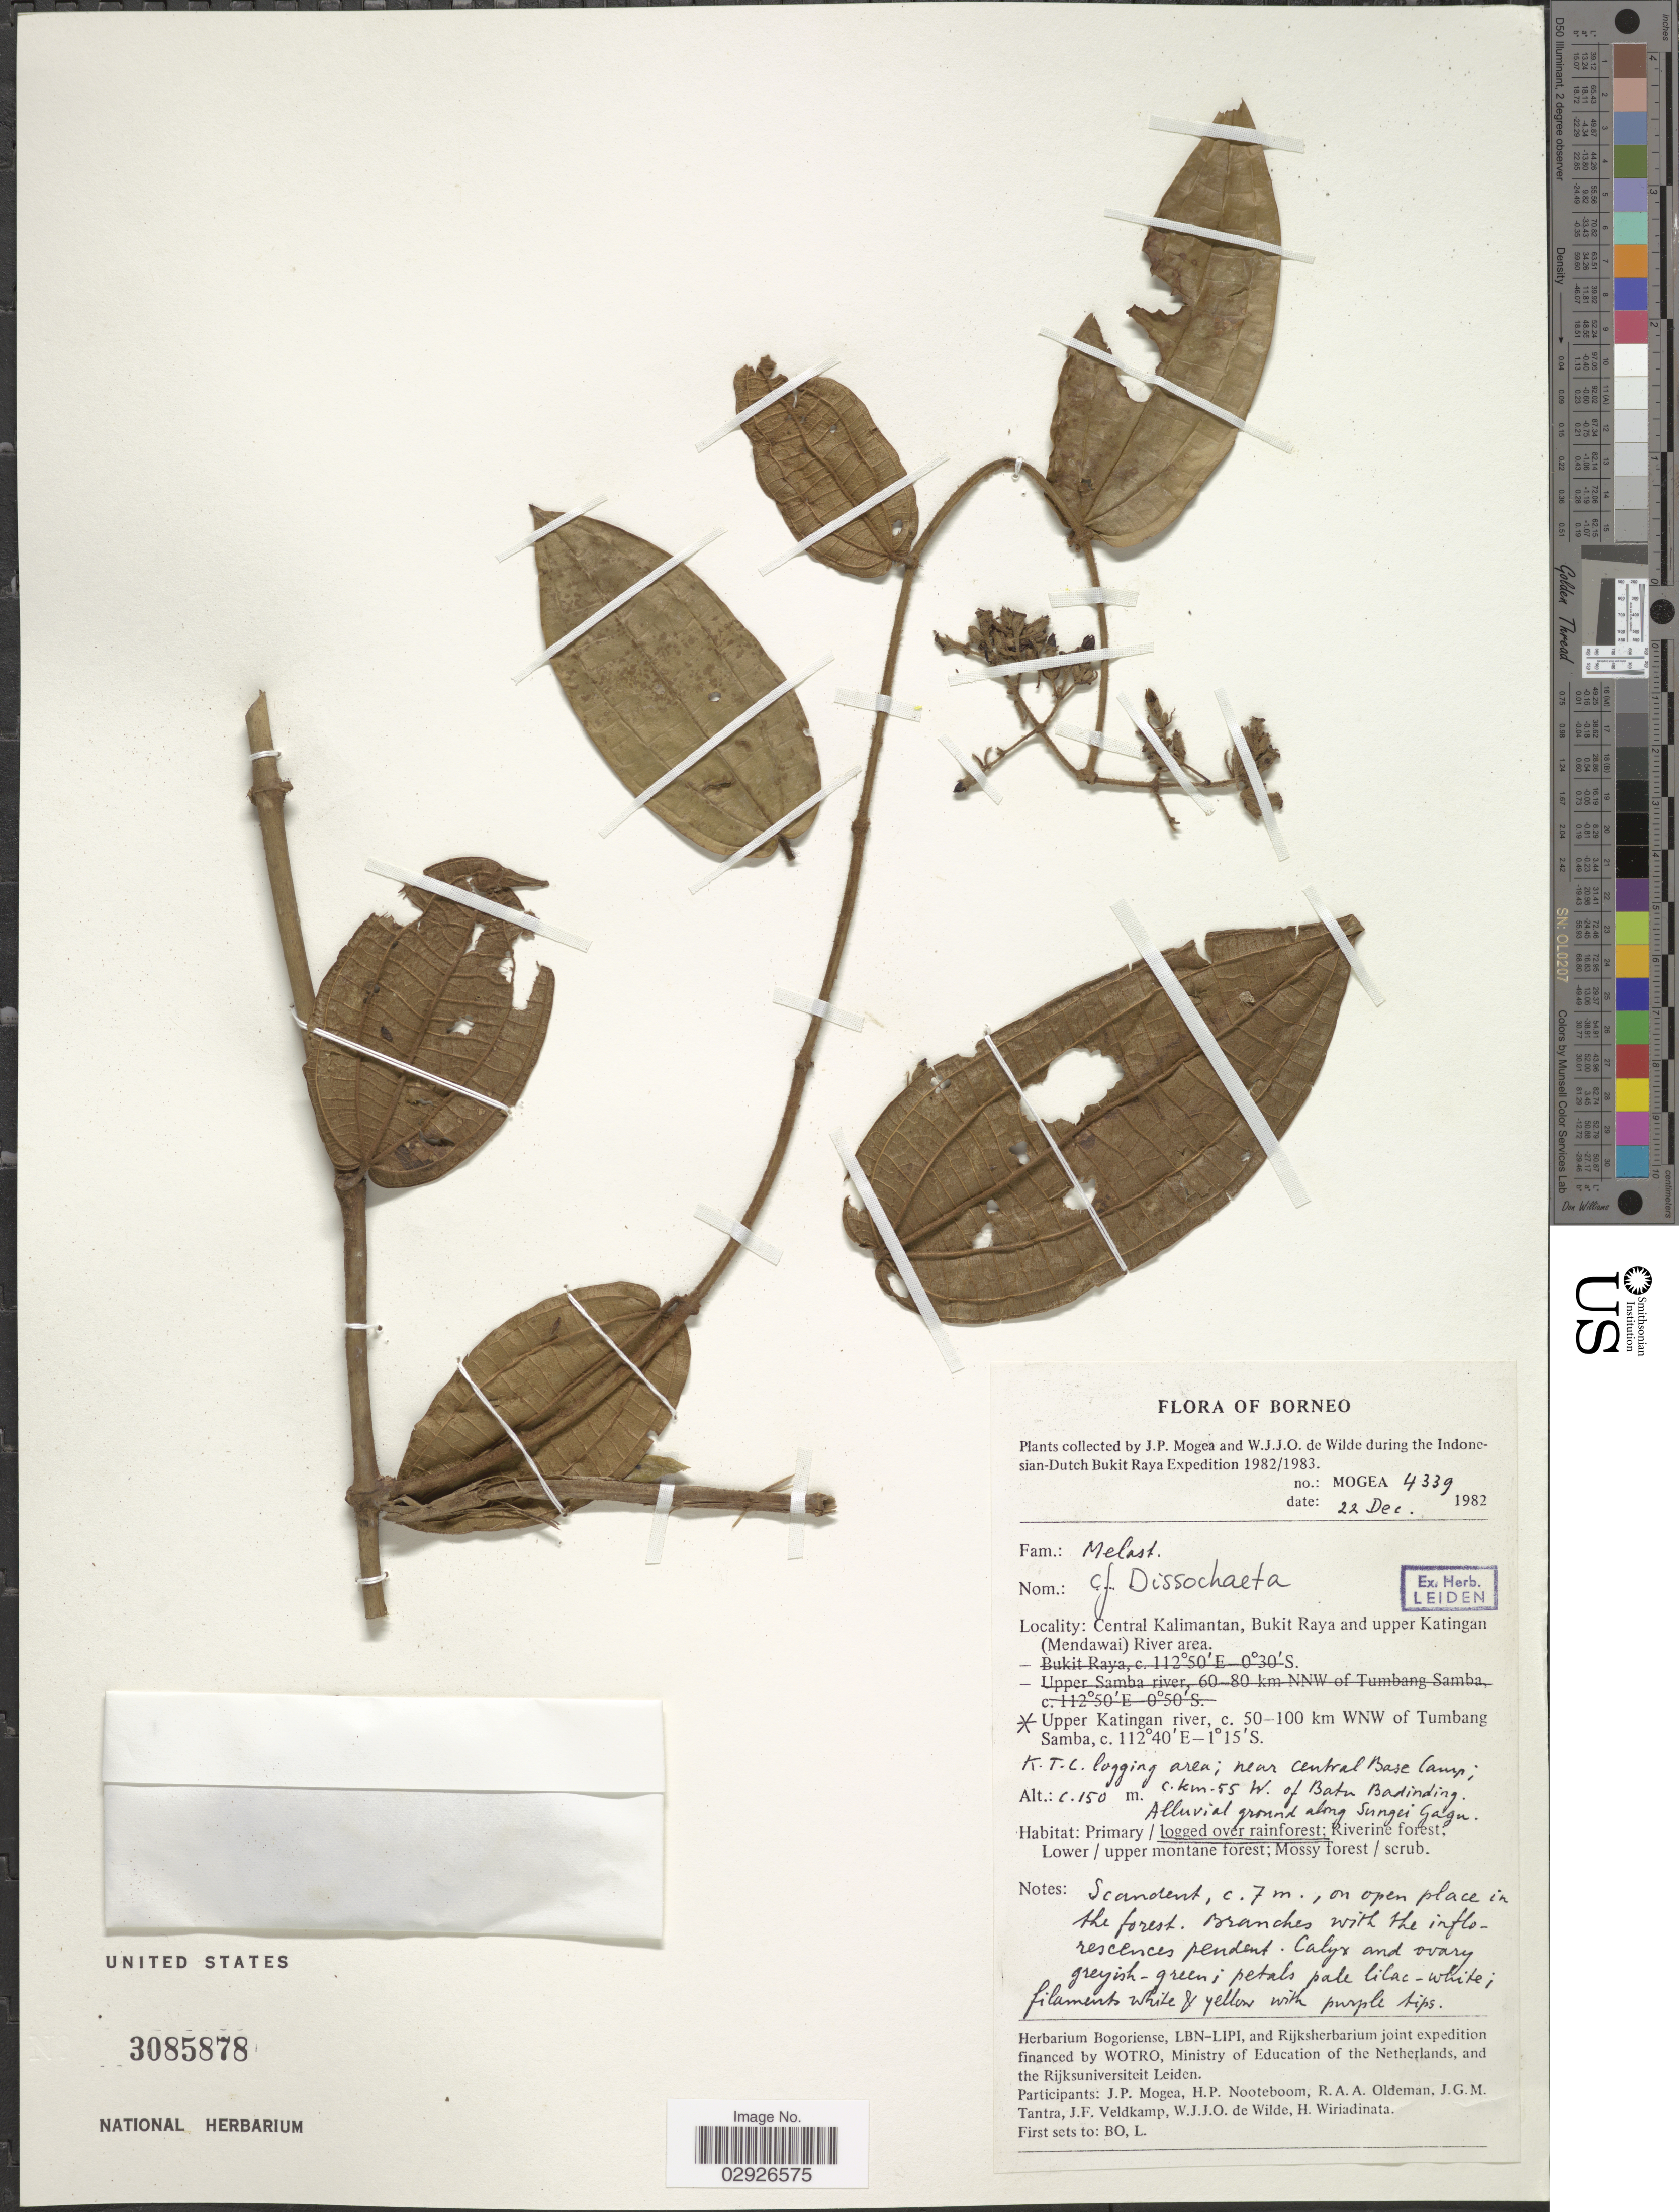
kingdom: Plantae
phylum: Tracheophyta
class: Magnoliopsida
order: Myrtales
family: Melastomataceae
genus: Dissochaeta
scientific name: Dissochaeta sp.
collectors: J. Mogea & W. J. de Wilde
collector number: MOGEA 4339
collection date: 1982-12-22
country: Indonesia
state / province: Kalimantan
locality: Central Kalimantan, Bukit Raya and upper Katingan (Mendawai) River area. Upper Katingan river, c. 50-100 km WNW of Tumbang Samba. K.T.C. logging area; near Central Base Camp; c. km. 55 W. of Batu Badinding. Alluvial ground along Sungei Gagu.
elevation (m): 150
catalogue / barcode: US 3085878